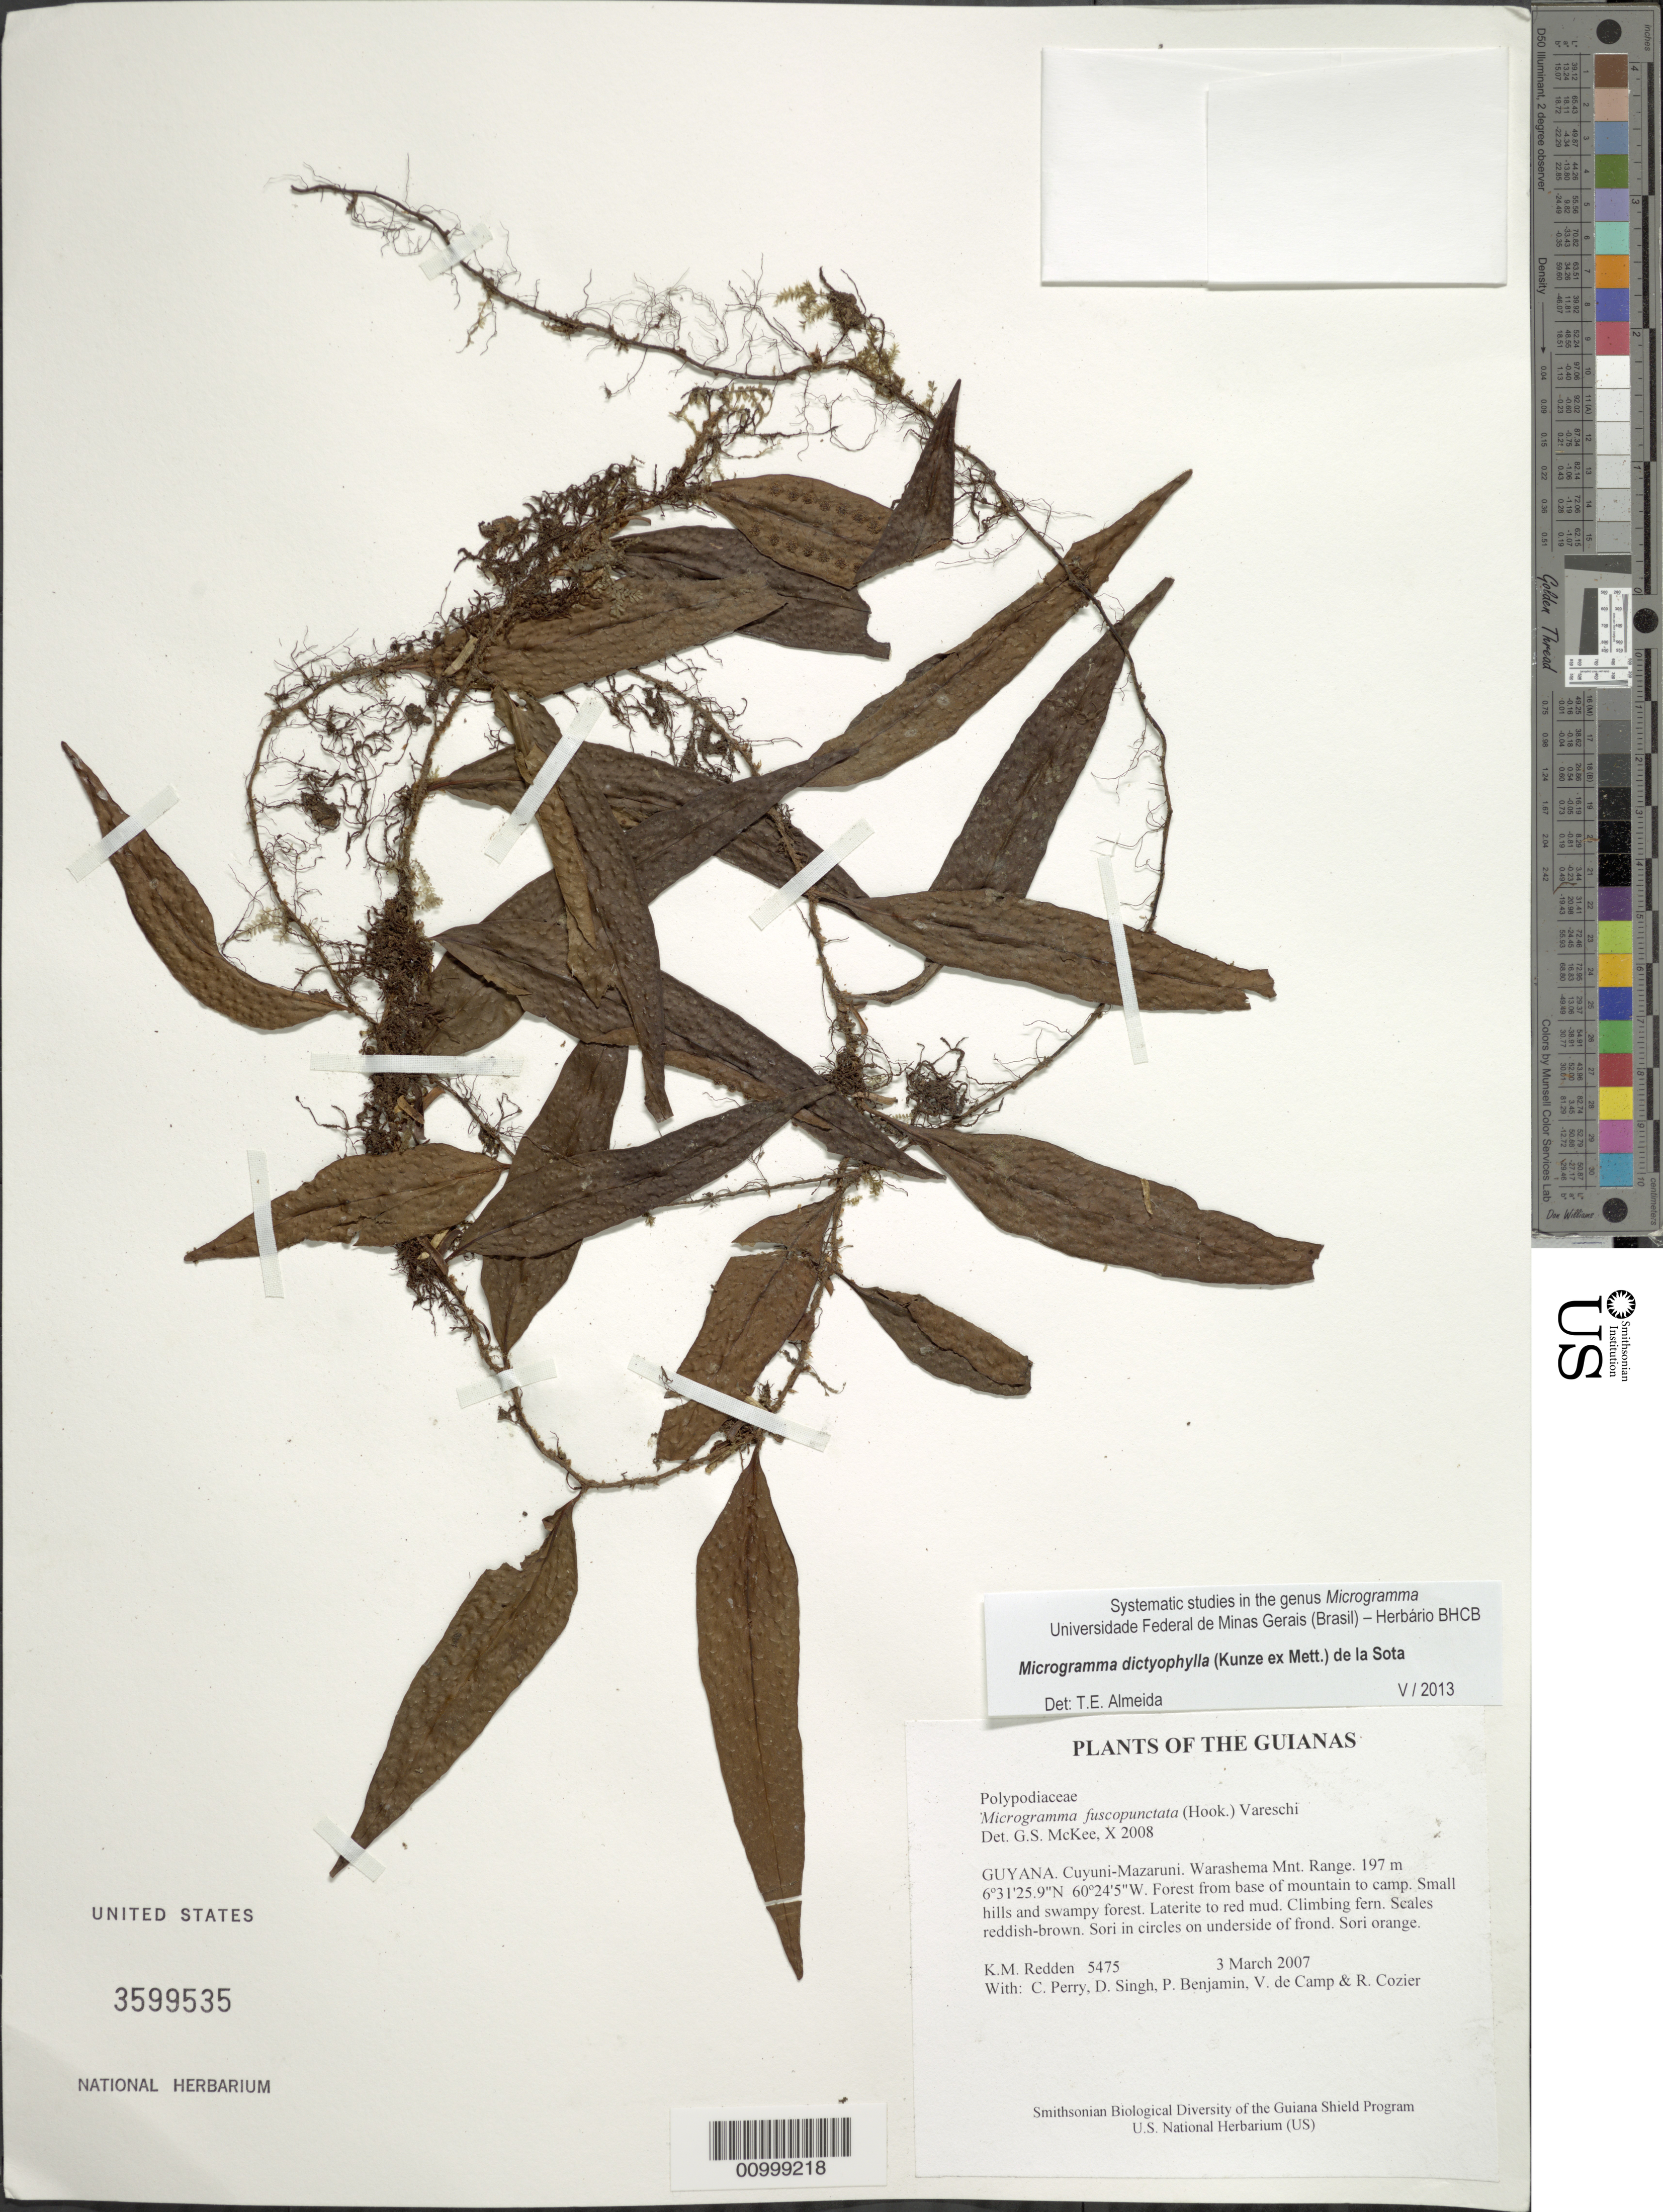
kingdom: Plantae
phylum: Tracheophyta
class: Polypodiopsida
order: Polypodiales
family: Polypodiaceae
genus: Microgramma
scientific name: Microgramma dictyophylla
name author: (Kunze ex Mett.) de la Sota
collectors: K. M. Redden, C. Perry, D. Singh, P. Benjamin, V. De Camp & R. Cozier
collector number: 5475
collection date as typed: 3 March 2007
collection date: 2007-03-03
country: Guyana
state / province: Cuyuni-Mazaruni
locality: Warashema Mnt. Range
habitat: Forest from base of mountain to camp. Small hills and swampy forest. Laterite to red mud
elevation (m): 197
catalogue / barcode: US 35999535